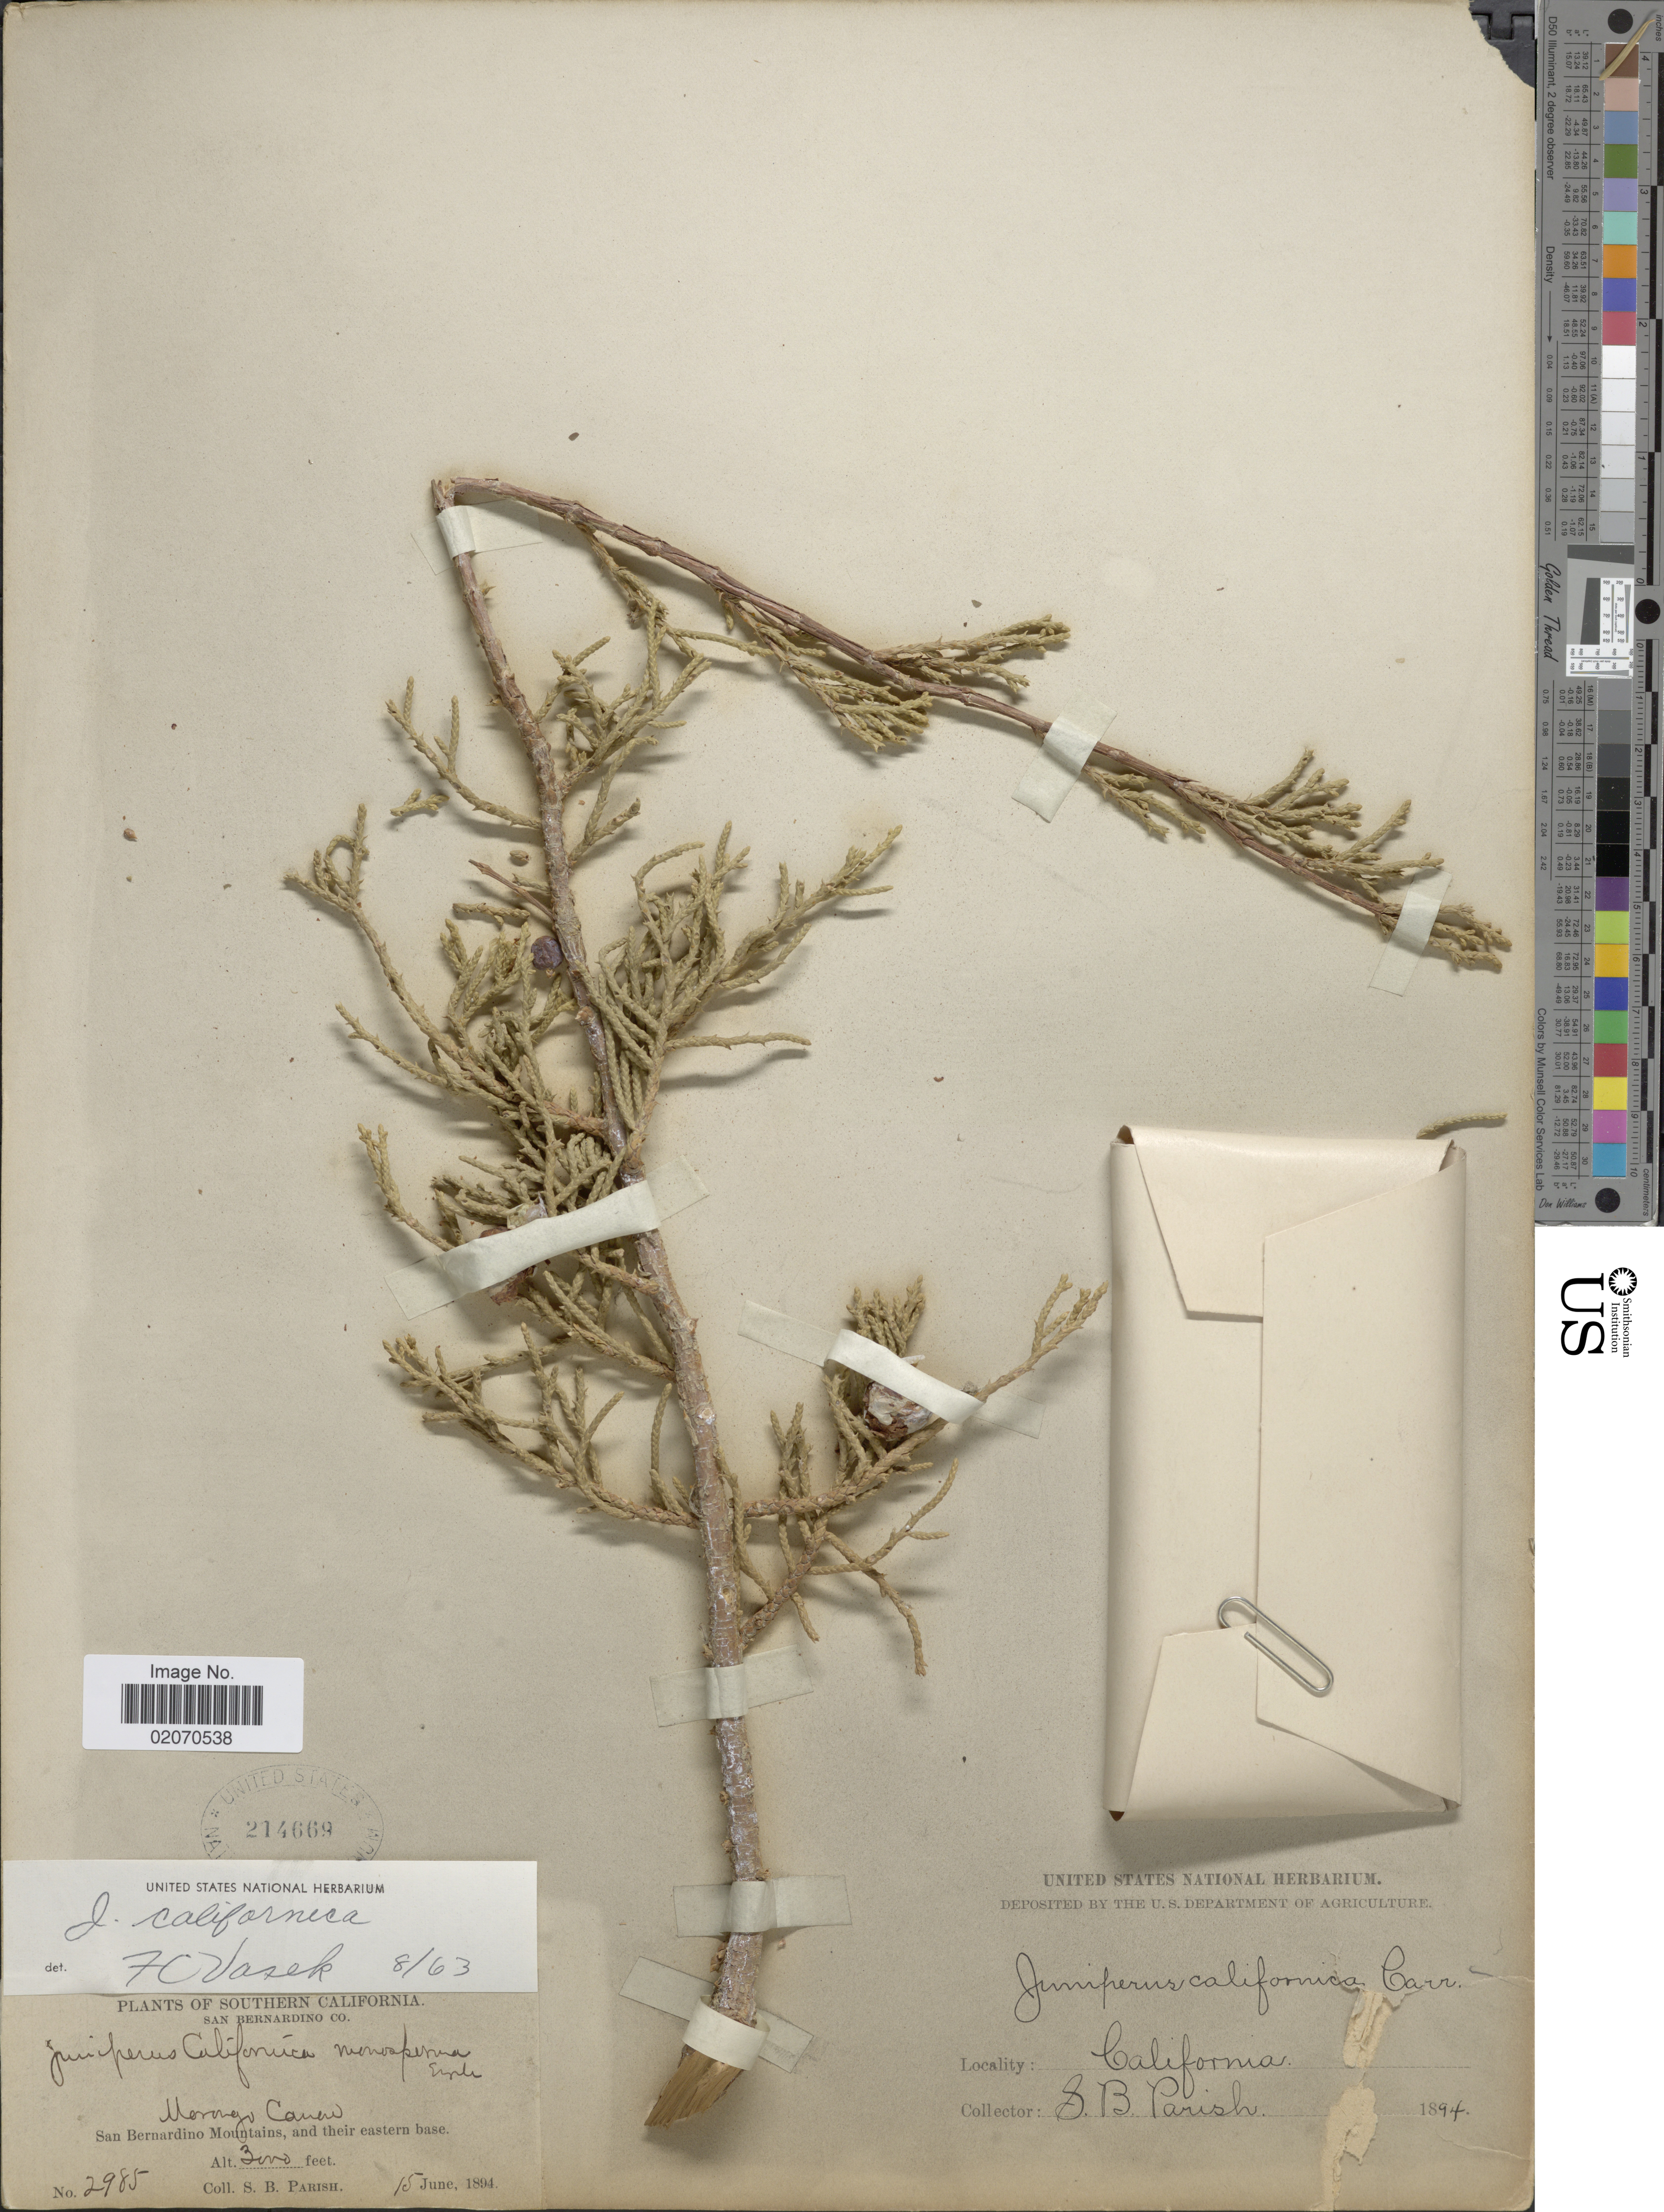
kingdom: Plantae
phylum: Tracheophyta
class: Pinopsida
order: Pinales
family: Cupressaceae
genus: Juniperus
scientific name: Juniperus californica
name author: Carrière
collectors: S. B. Parish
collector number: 2985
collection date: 1894-06-15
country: United States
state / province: California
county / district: San Bernardino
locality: Southern California. San Bernardino Mountains, and their eastern base. Morongo Canon.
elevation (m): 914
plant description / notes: Corrected "Morago Canon" to "Morongo Canon." Removed "San Bernardino Co." from Precise Locality field and added to County field.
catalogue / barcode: US 214669